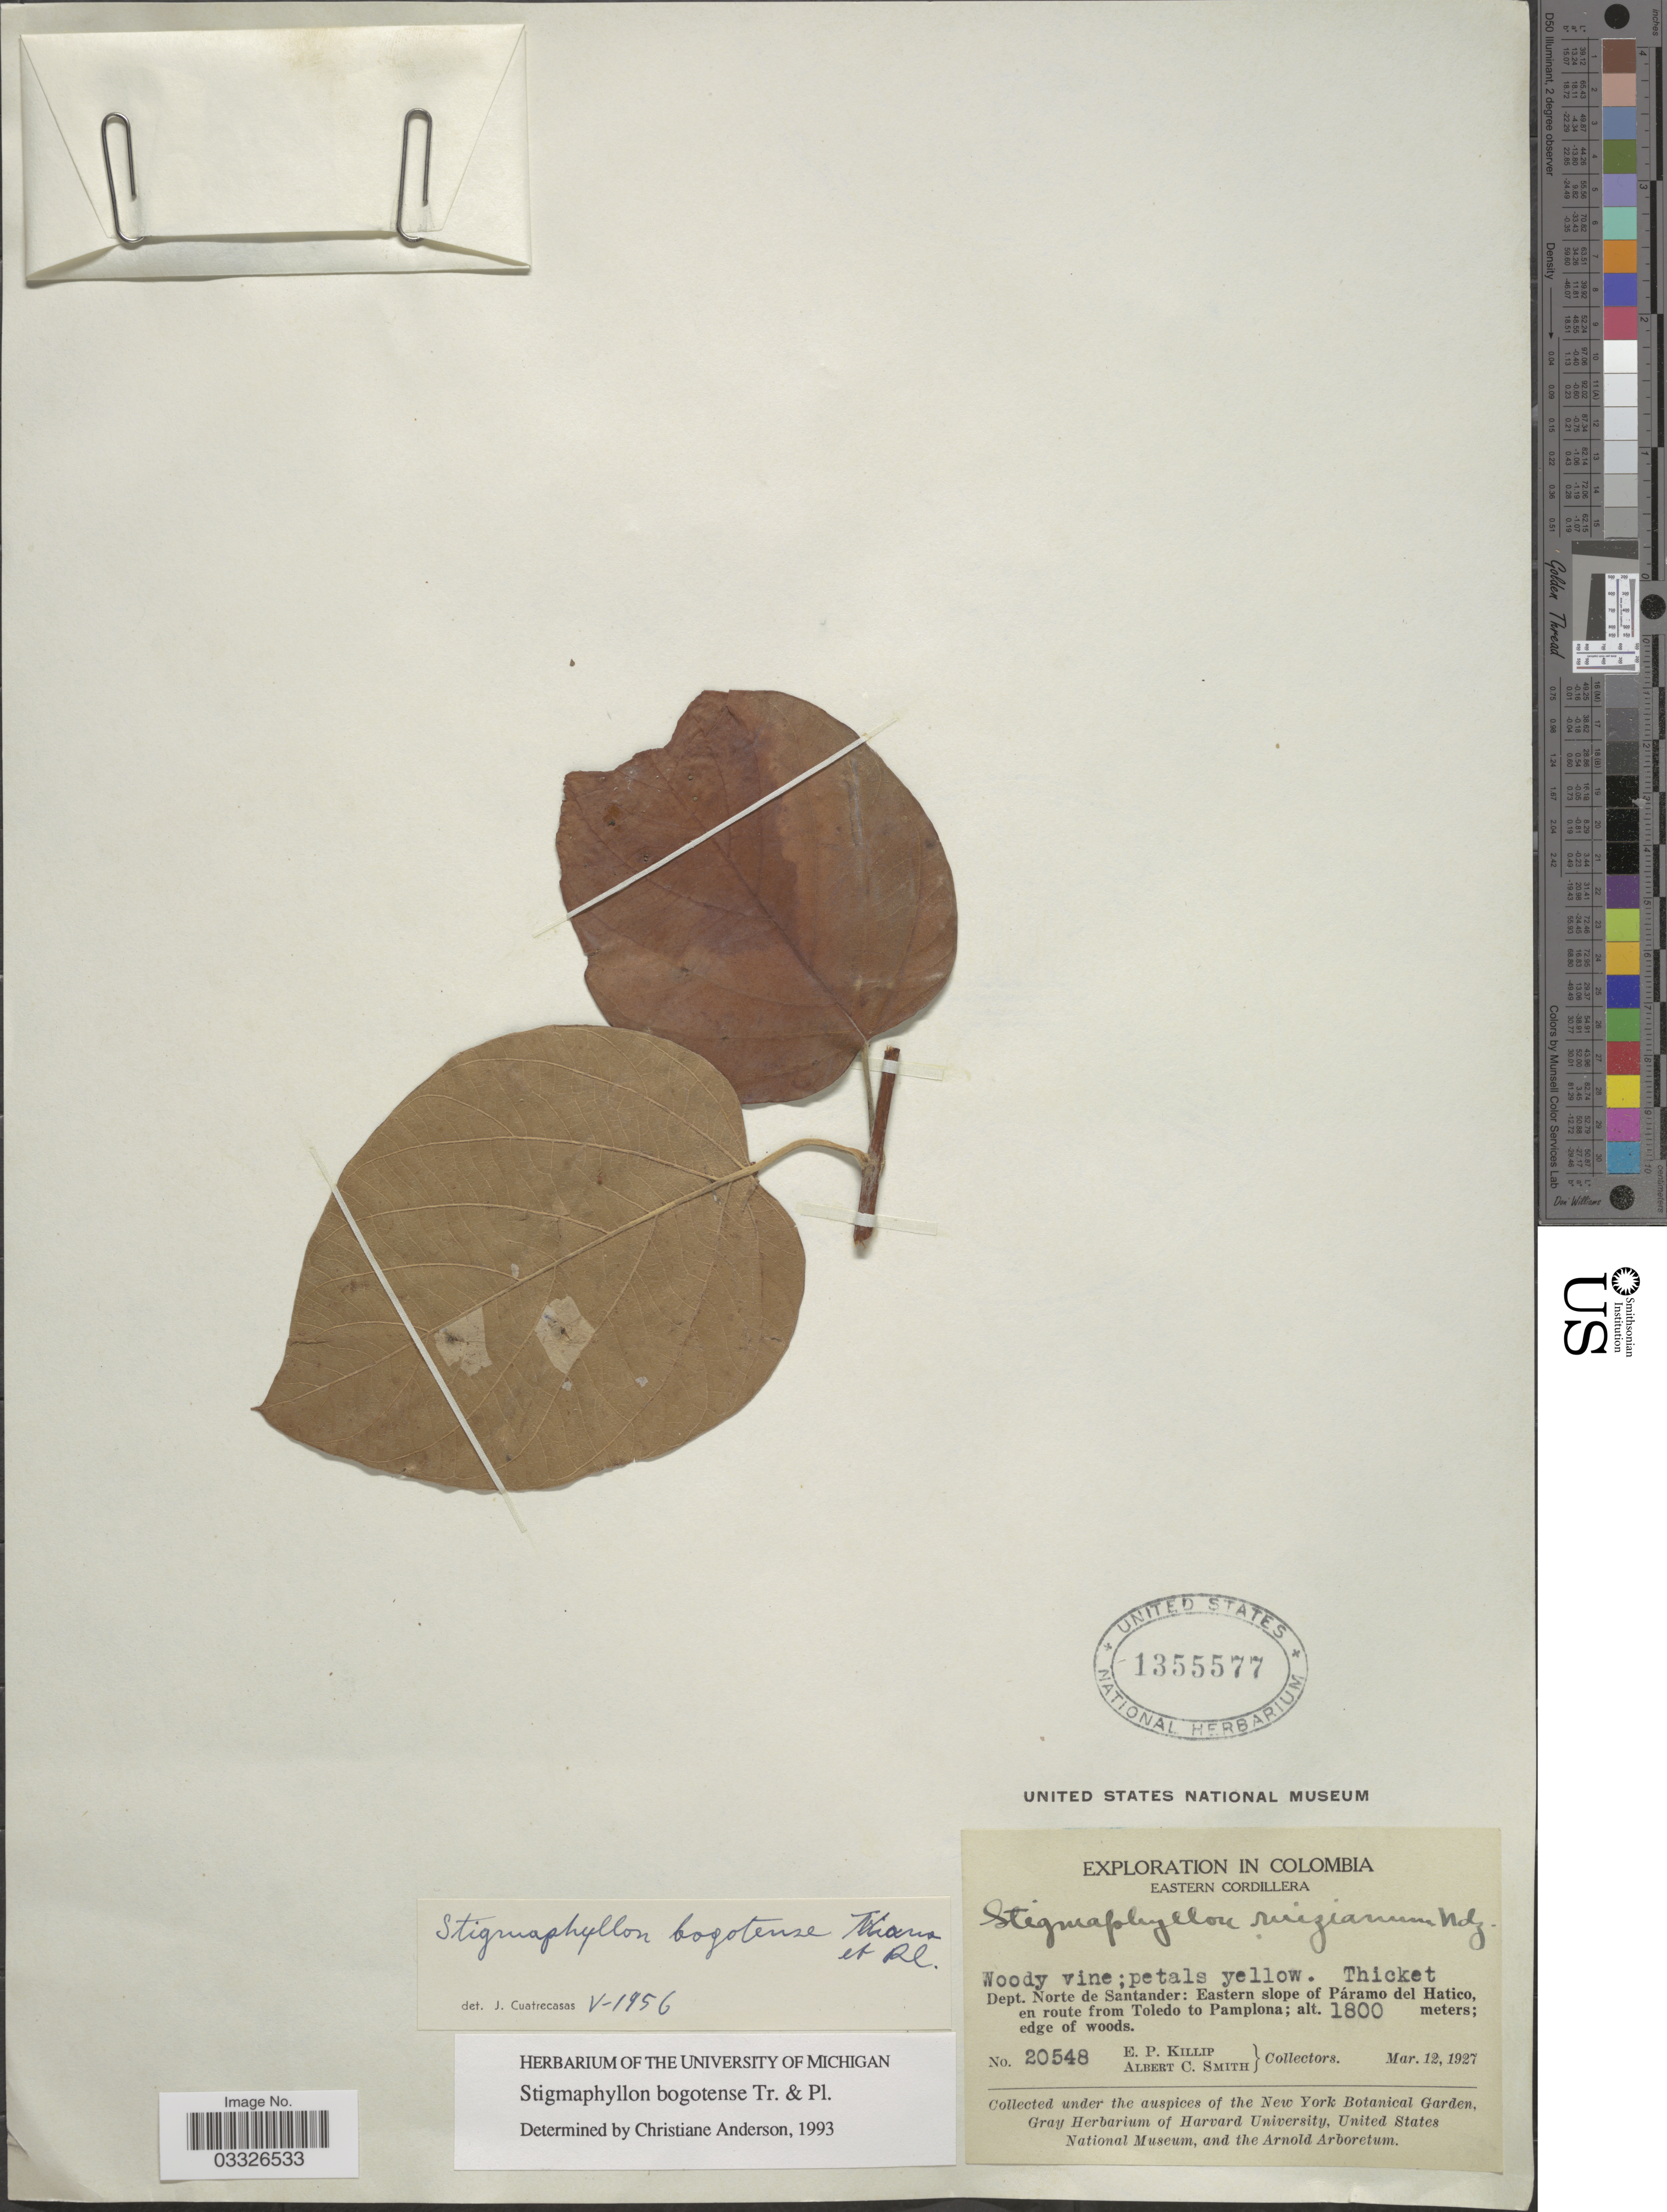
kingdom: Plantae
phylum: Tracheophyta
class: Magnoliopsida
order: Malpighiales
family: Malpighiaceae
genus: Stigmaphyllon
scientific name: Stigmaphyllon bogotense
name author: Triana & Planch.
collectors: E. P. Killip & A. C. Smith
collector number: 20548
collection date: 1927-03-12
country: Colombia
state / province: Norte de Santander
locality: Eastern Cordillera. Dept. Norte de Santander: Eastern slope of Páramo del Hatico, en route from Toledo to Pamplona.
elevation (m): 1800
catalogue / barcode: US 1355577